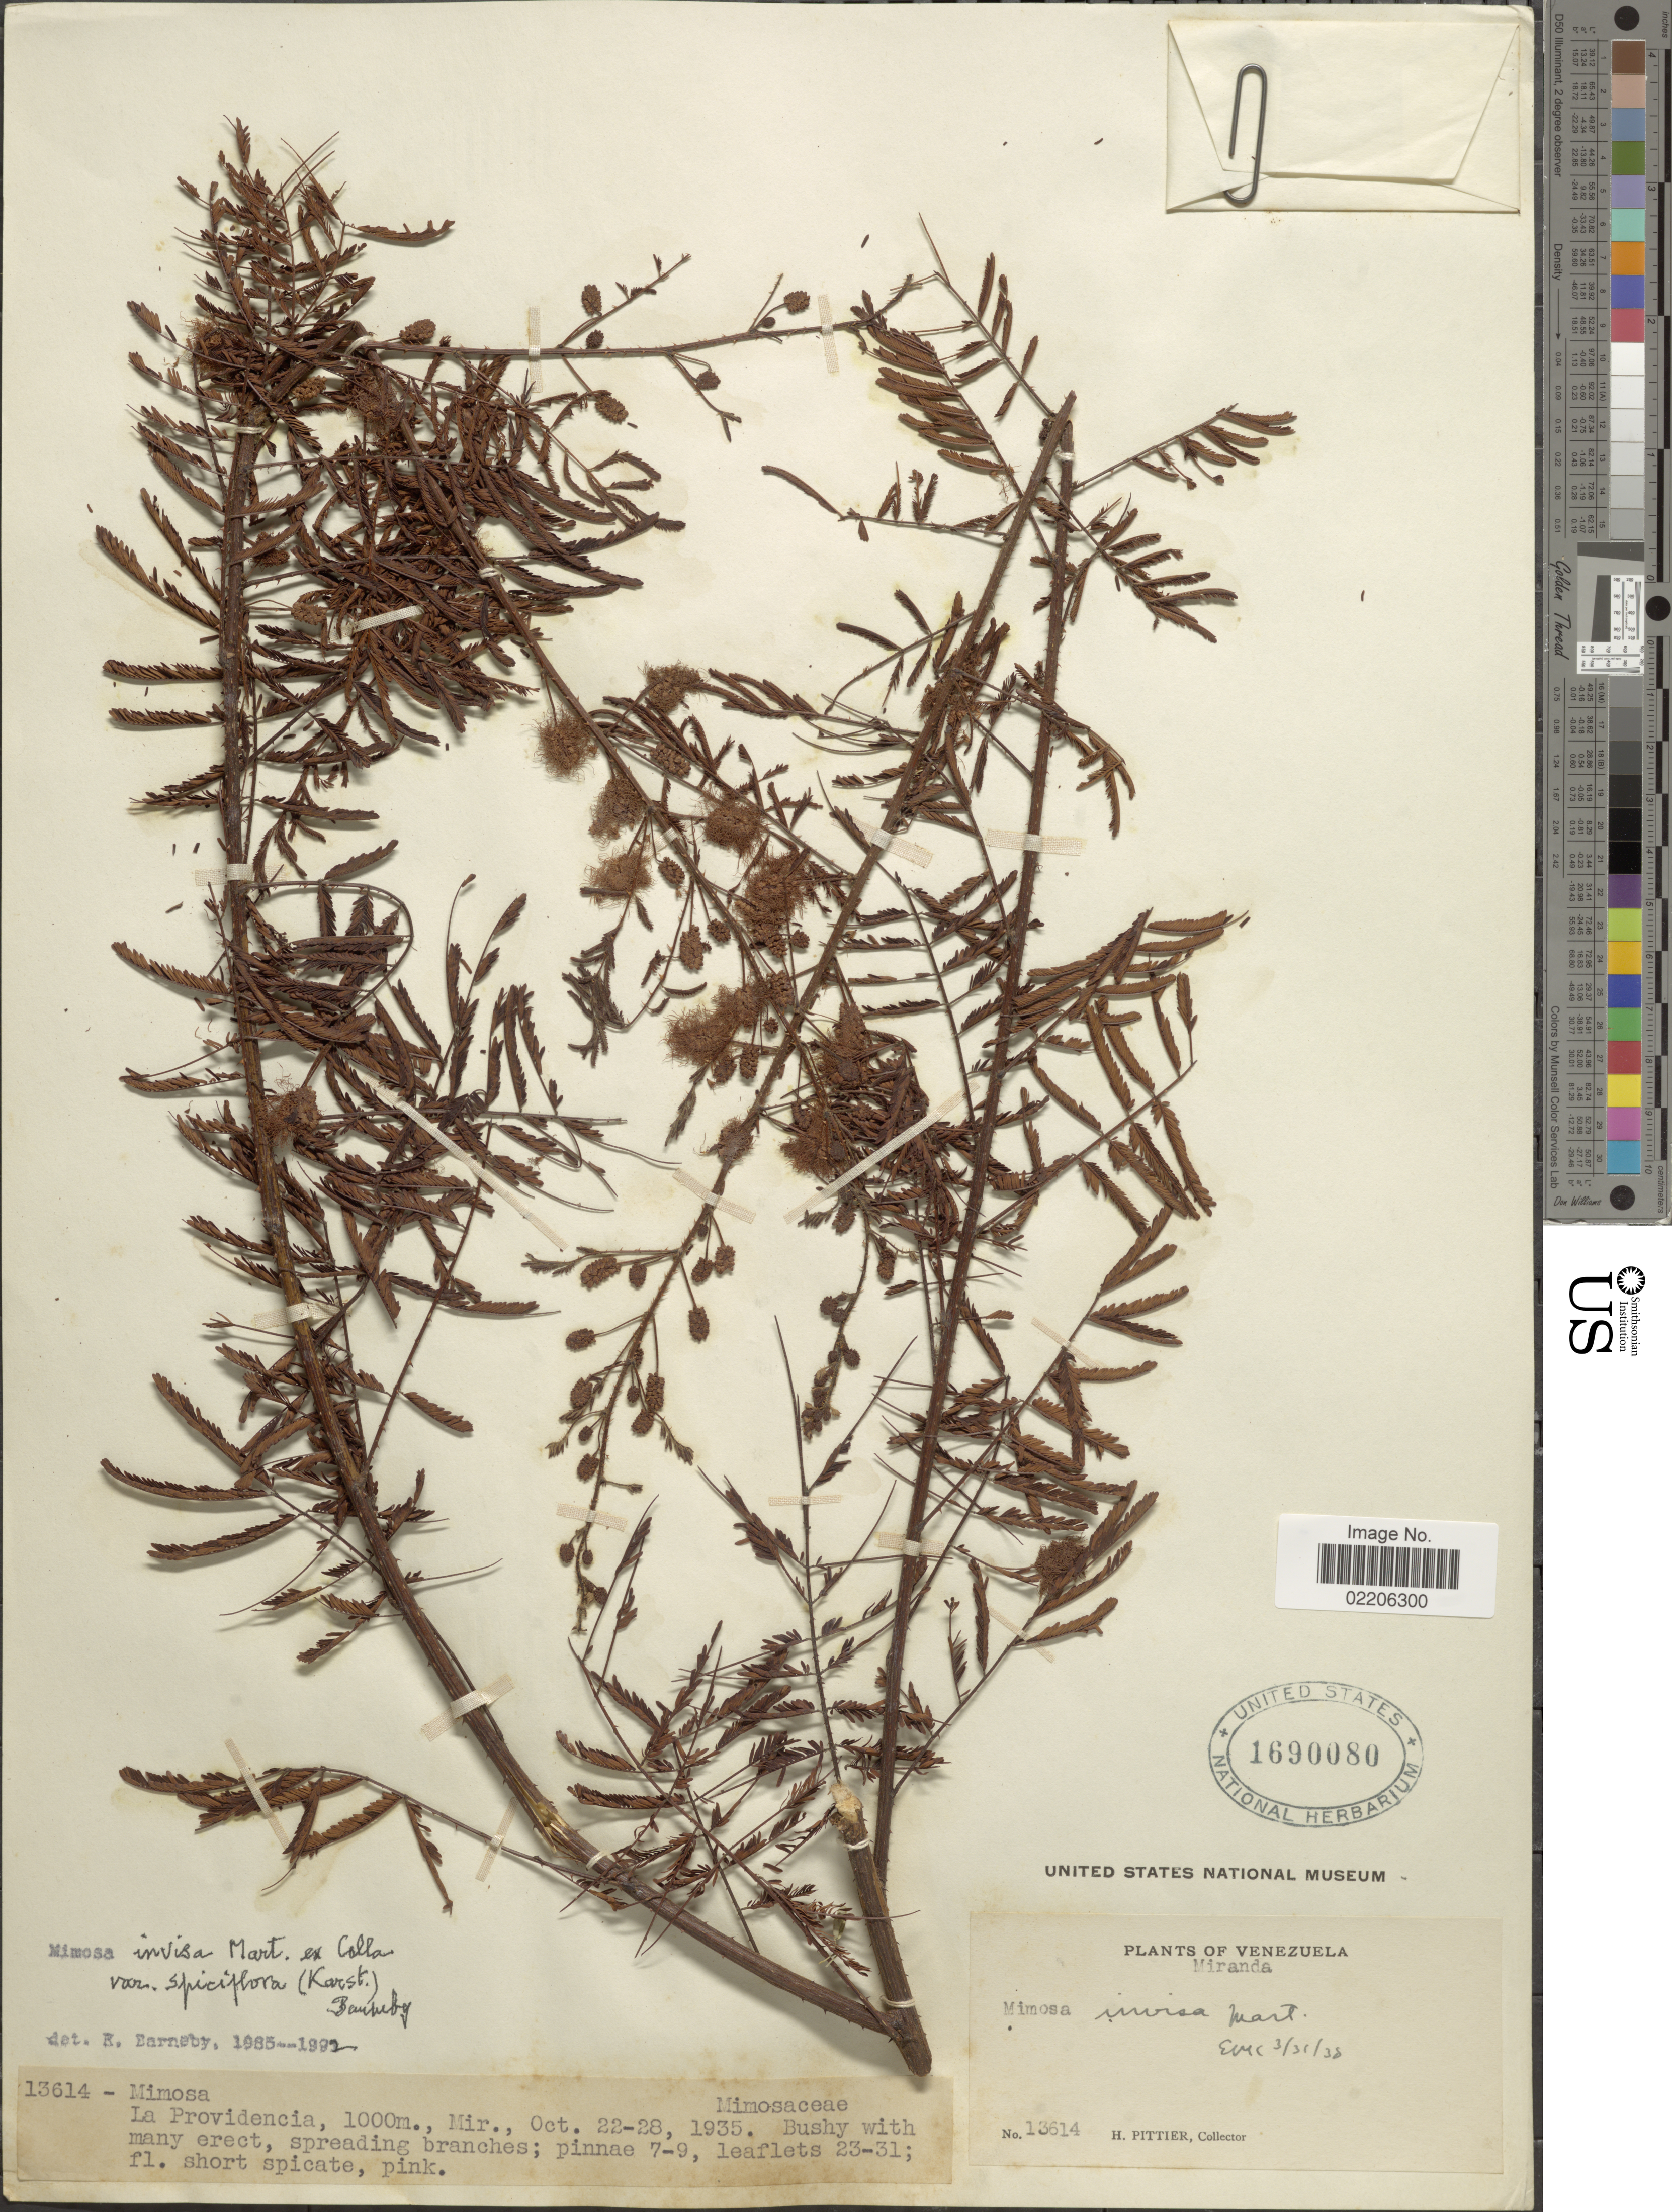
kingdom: Plantae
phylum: Tracheophyta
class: Magnoliopsida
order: Fabales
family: Fabaceae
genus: Mimosa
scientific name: Mimosa invisa var. spiciflora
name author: (H. Karst.) Barneby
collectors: H. F. Pittier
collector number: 13614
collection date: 1935-10-22/1935-10-28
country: Venezuela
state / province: Miranda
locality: La Providencia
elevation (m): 1000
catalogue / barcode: US 1690080